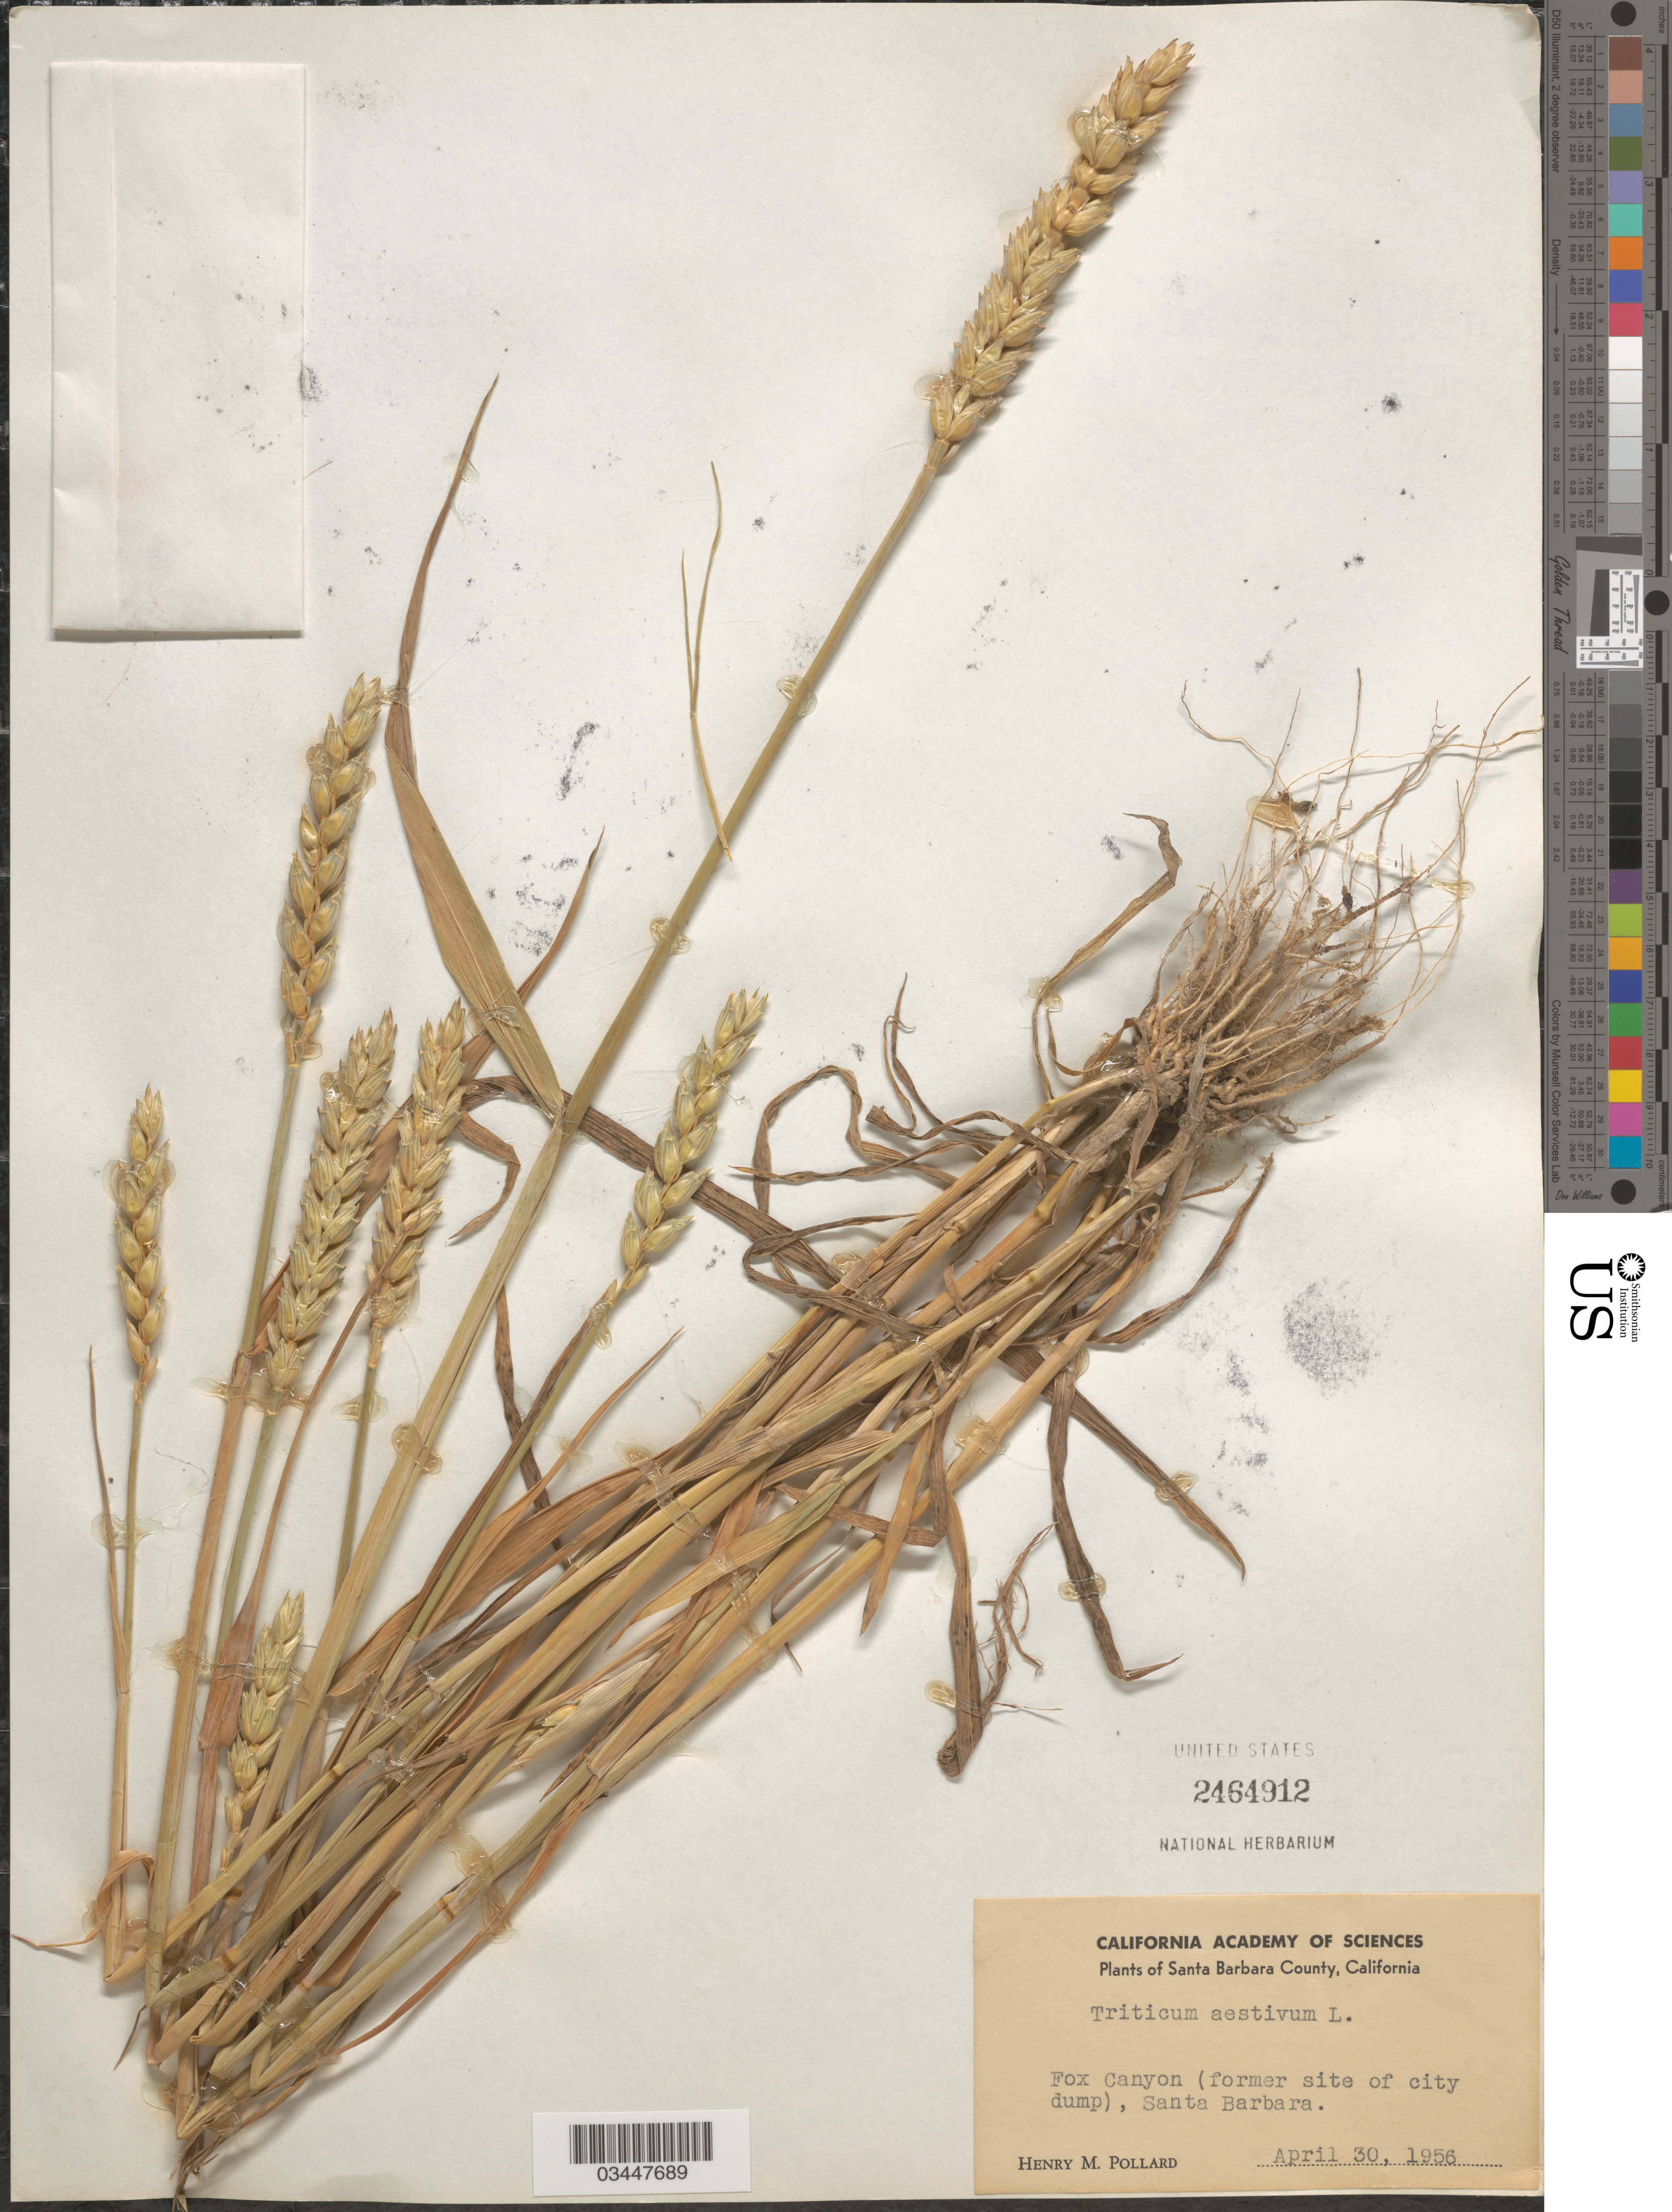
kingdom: Plantae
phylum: Tracheophyta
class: Liliopsida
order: Poales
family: Poaceae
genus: Triticum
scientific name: Triticum aestivum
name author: L.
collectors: H. M. Pollard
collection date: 1956-04-30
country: United States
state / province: California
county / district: Santa Barbara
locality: Santa Barbara County. Fox Canyon (former site of city dump) , Santa Barbara.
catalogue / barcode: US 2464912